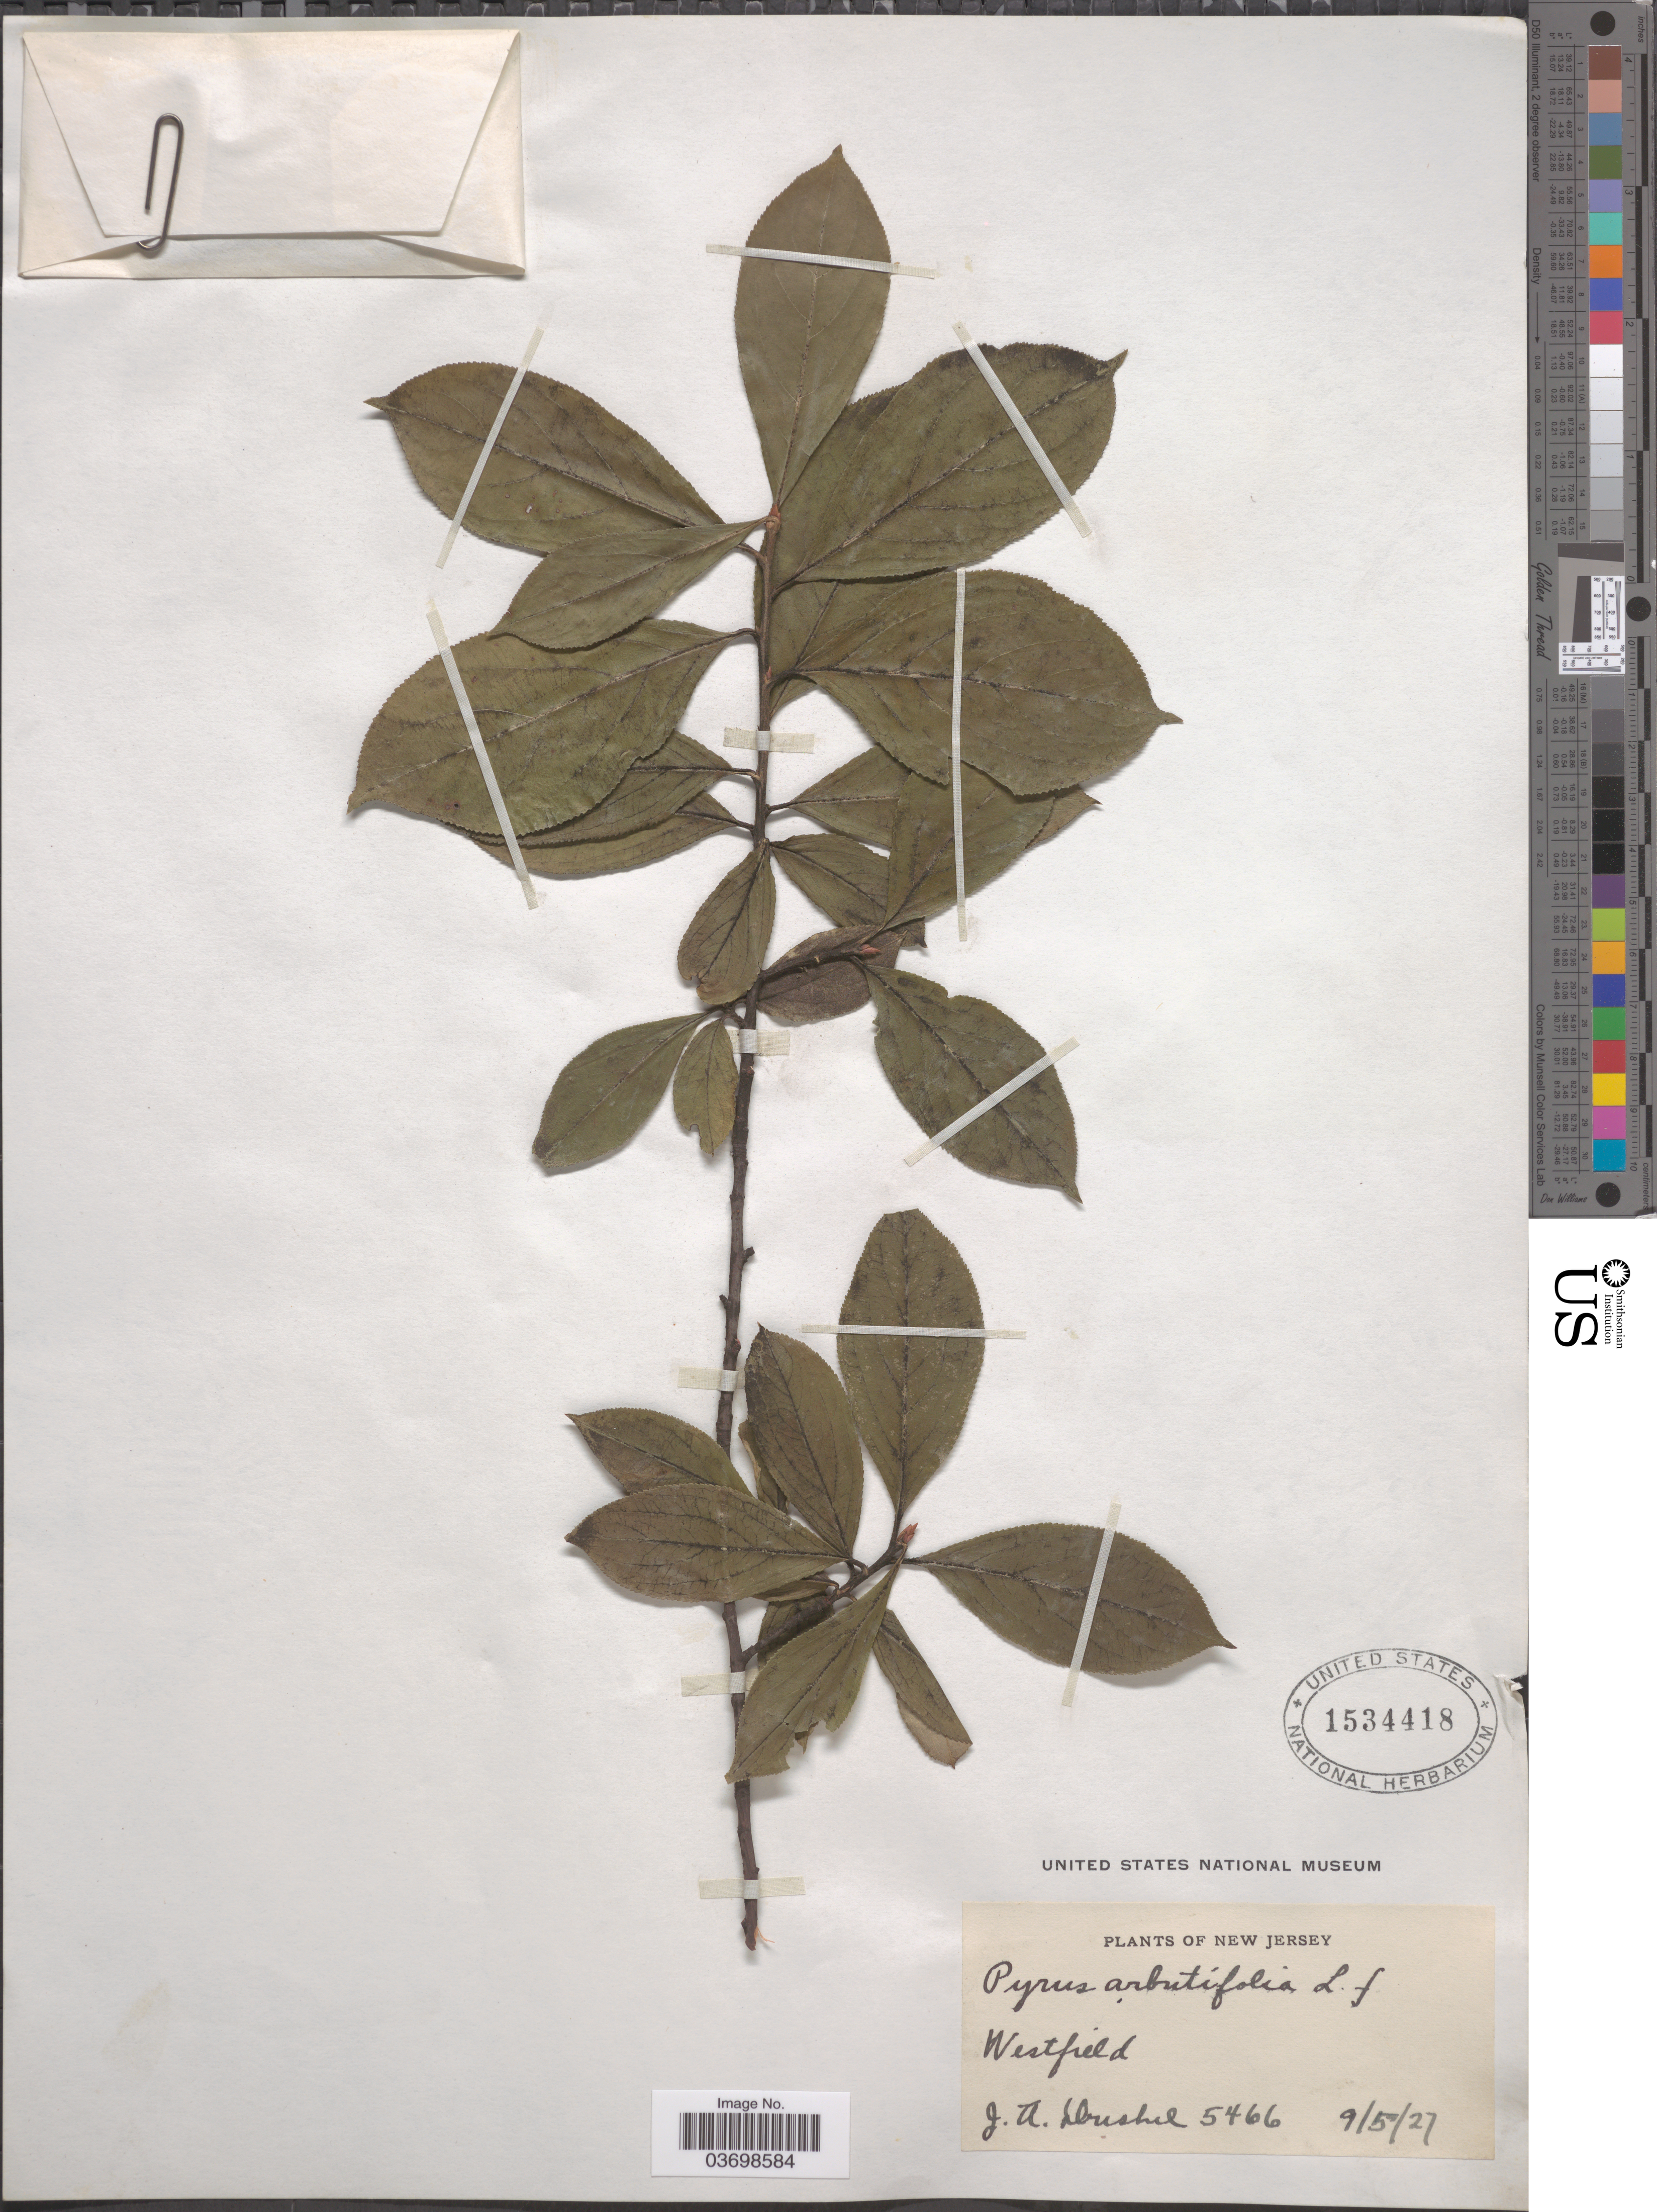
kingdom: Plantae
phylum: Tracheophyta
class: Magnoliopsida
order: Rosales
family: Rosaceae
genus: Aronia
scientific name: Aronia x prunifolia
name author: (Marshall) Rehder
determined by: Strong, M. T., (US), Smithsonian Institution - National Museum of Natural History (UNITED STATES)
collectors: J. A. Drushel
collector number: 5466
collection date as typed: Transcribed d/m/y: 5/9/27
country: United States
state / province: New Jersey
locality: Westfield.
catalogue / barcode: US 1534418